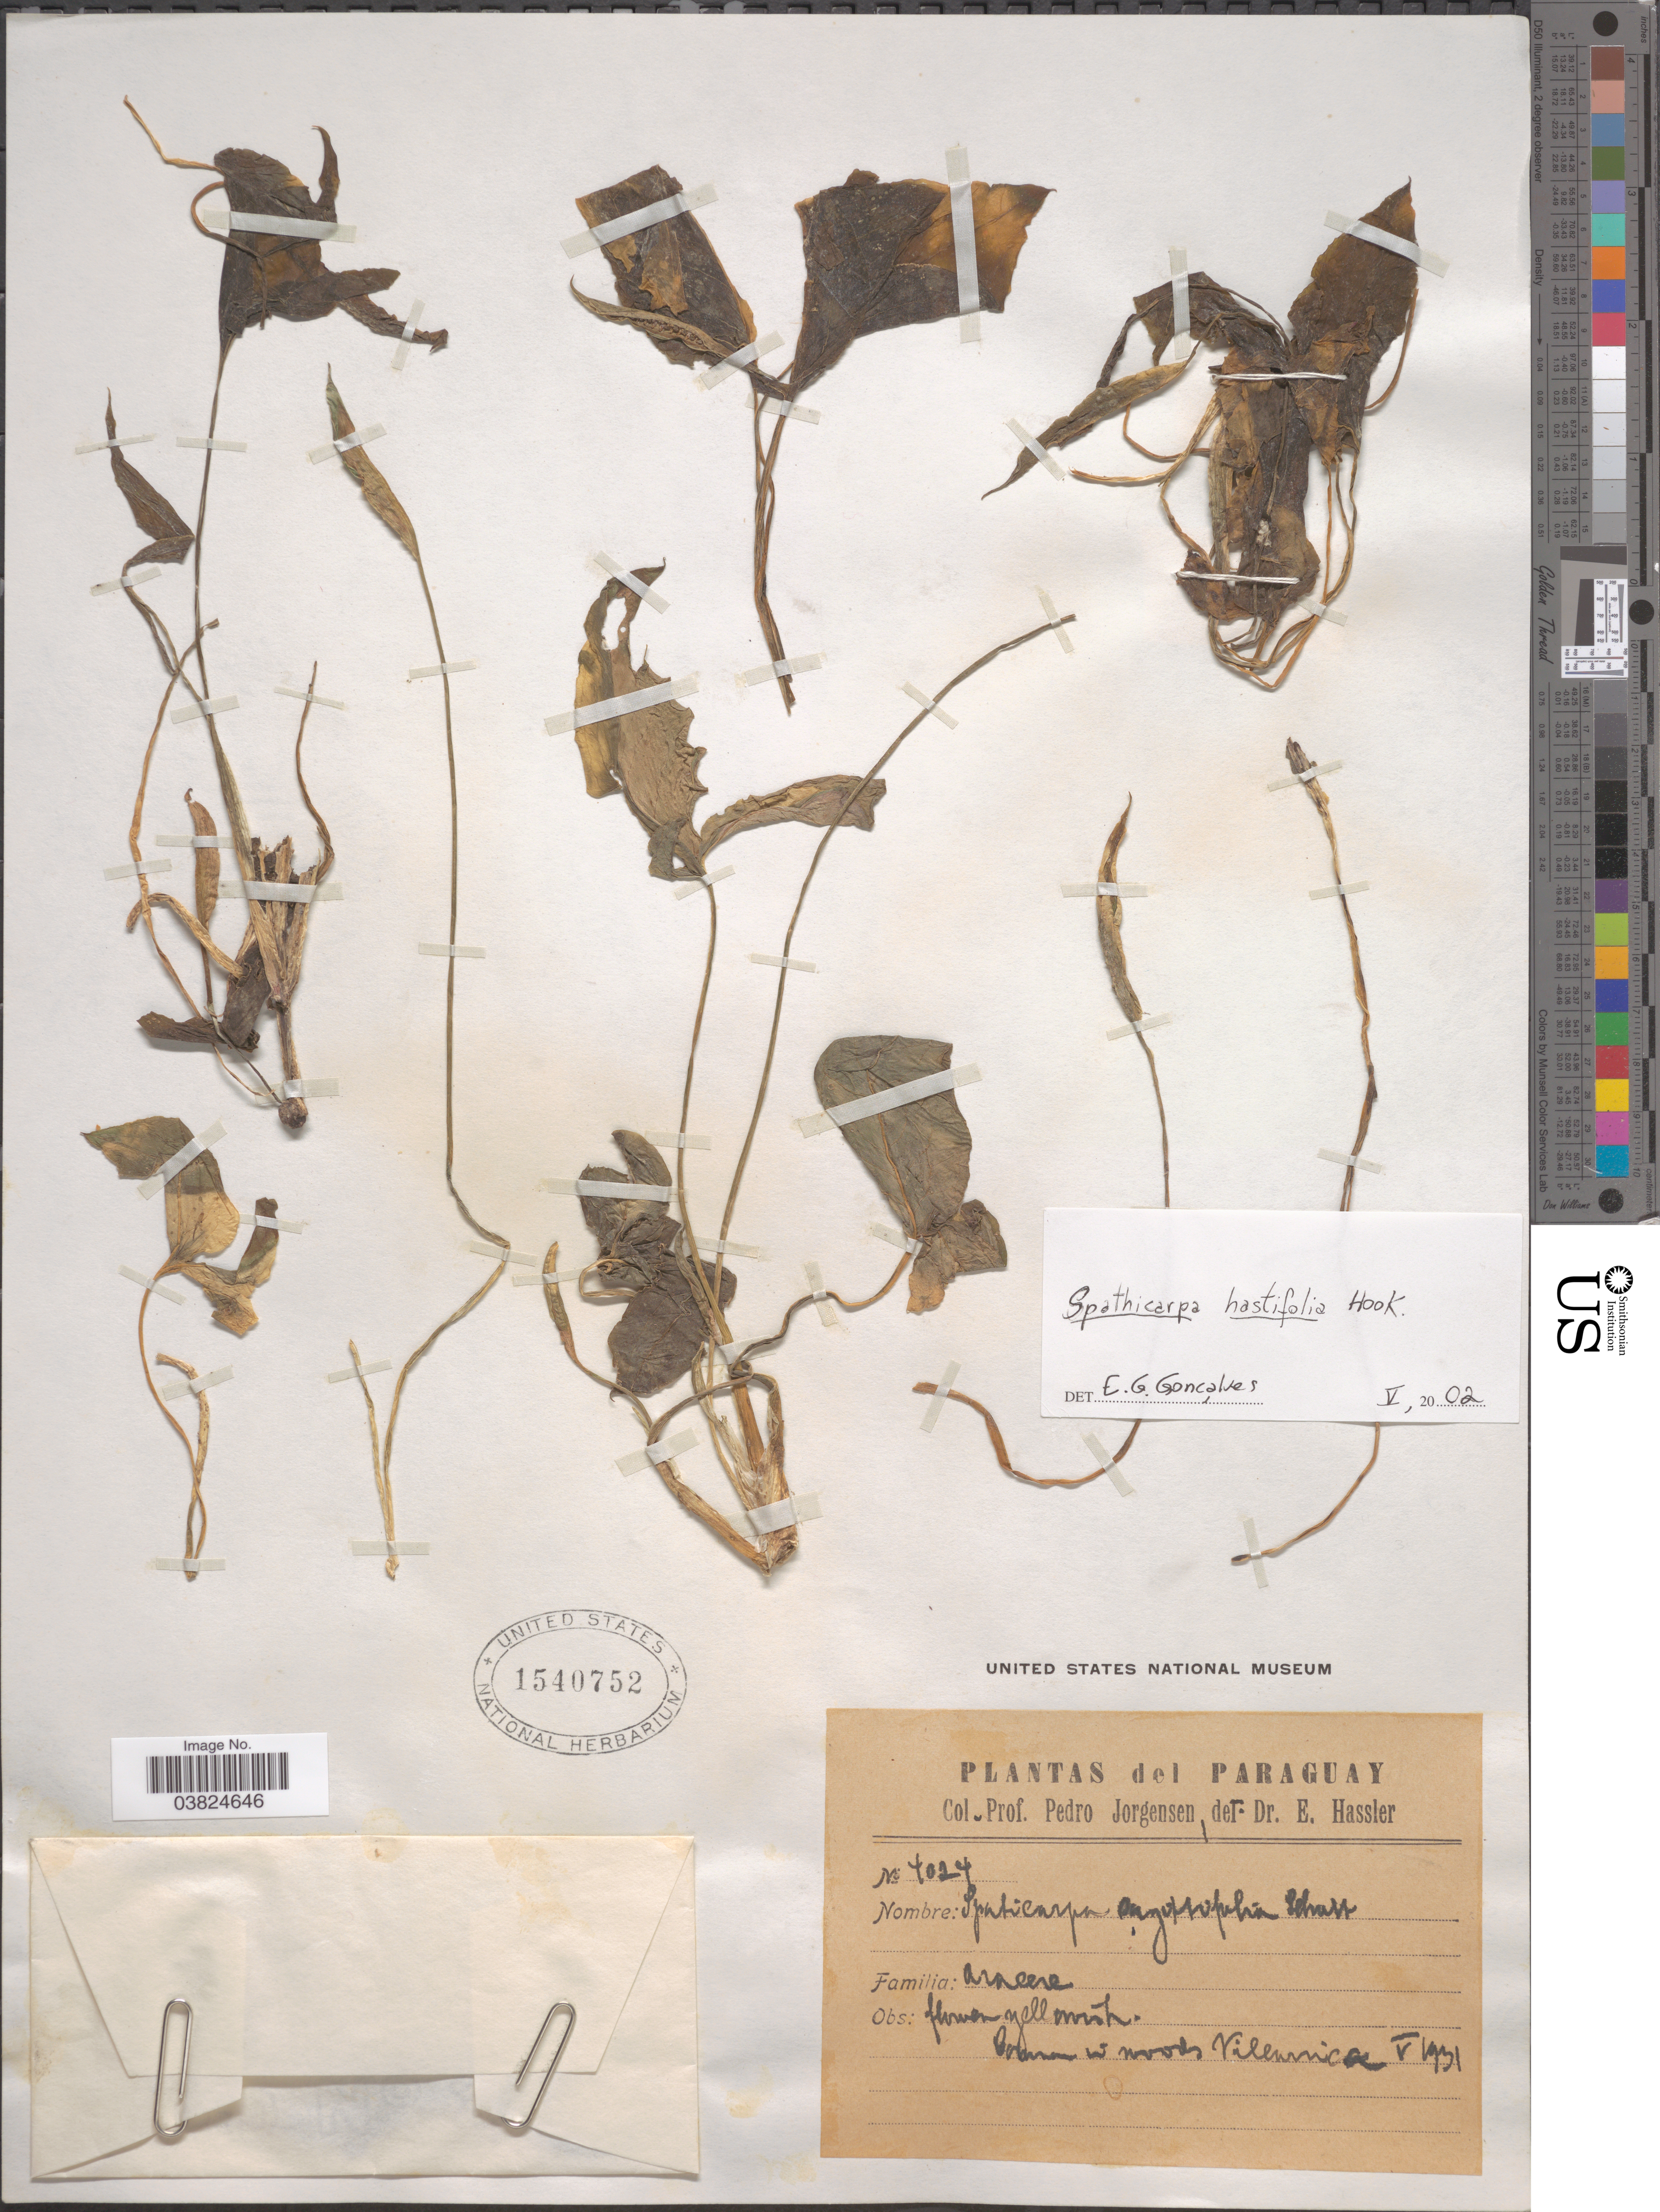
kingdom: Plantae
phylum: Tracheophyta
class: Liliopsida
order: Alismatales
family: Araceae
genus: Spathicarpa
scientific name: Spathicarpa hastifolia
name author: Hook.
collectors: P. Jörgensen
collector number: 4024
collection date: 1931-05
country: Paraguay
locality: Common in woods Villarrica.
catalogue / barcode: US 1540752